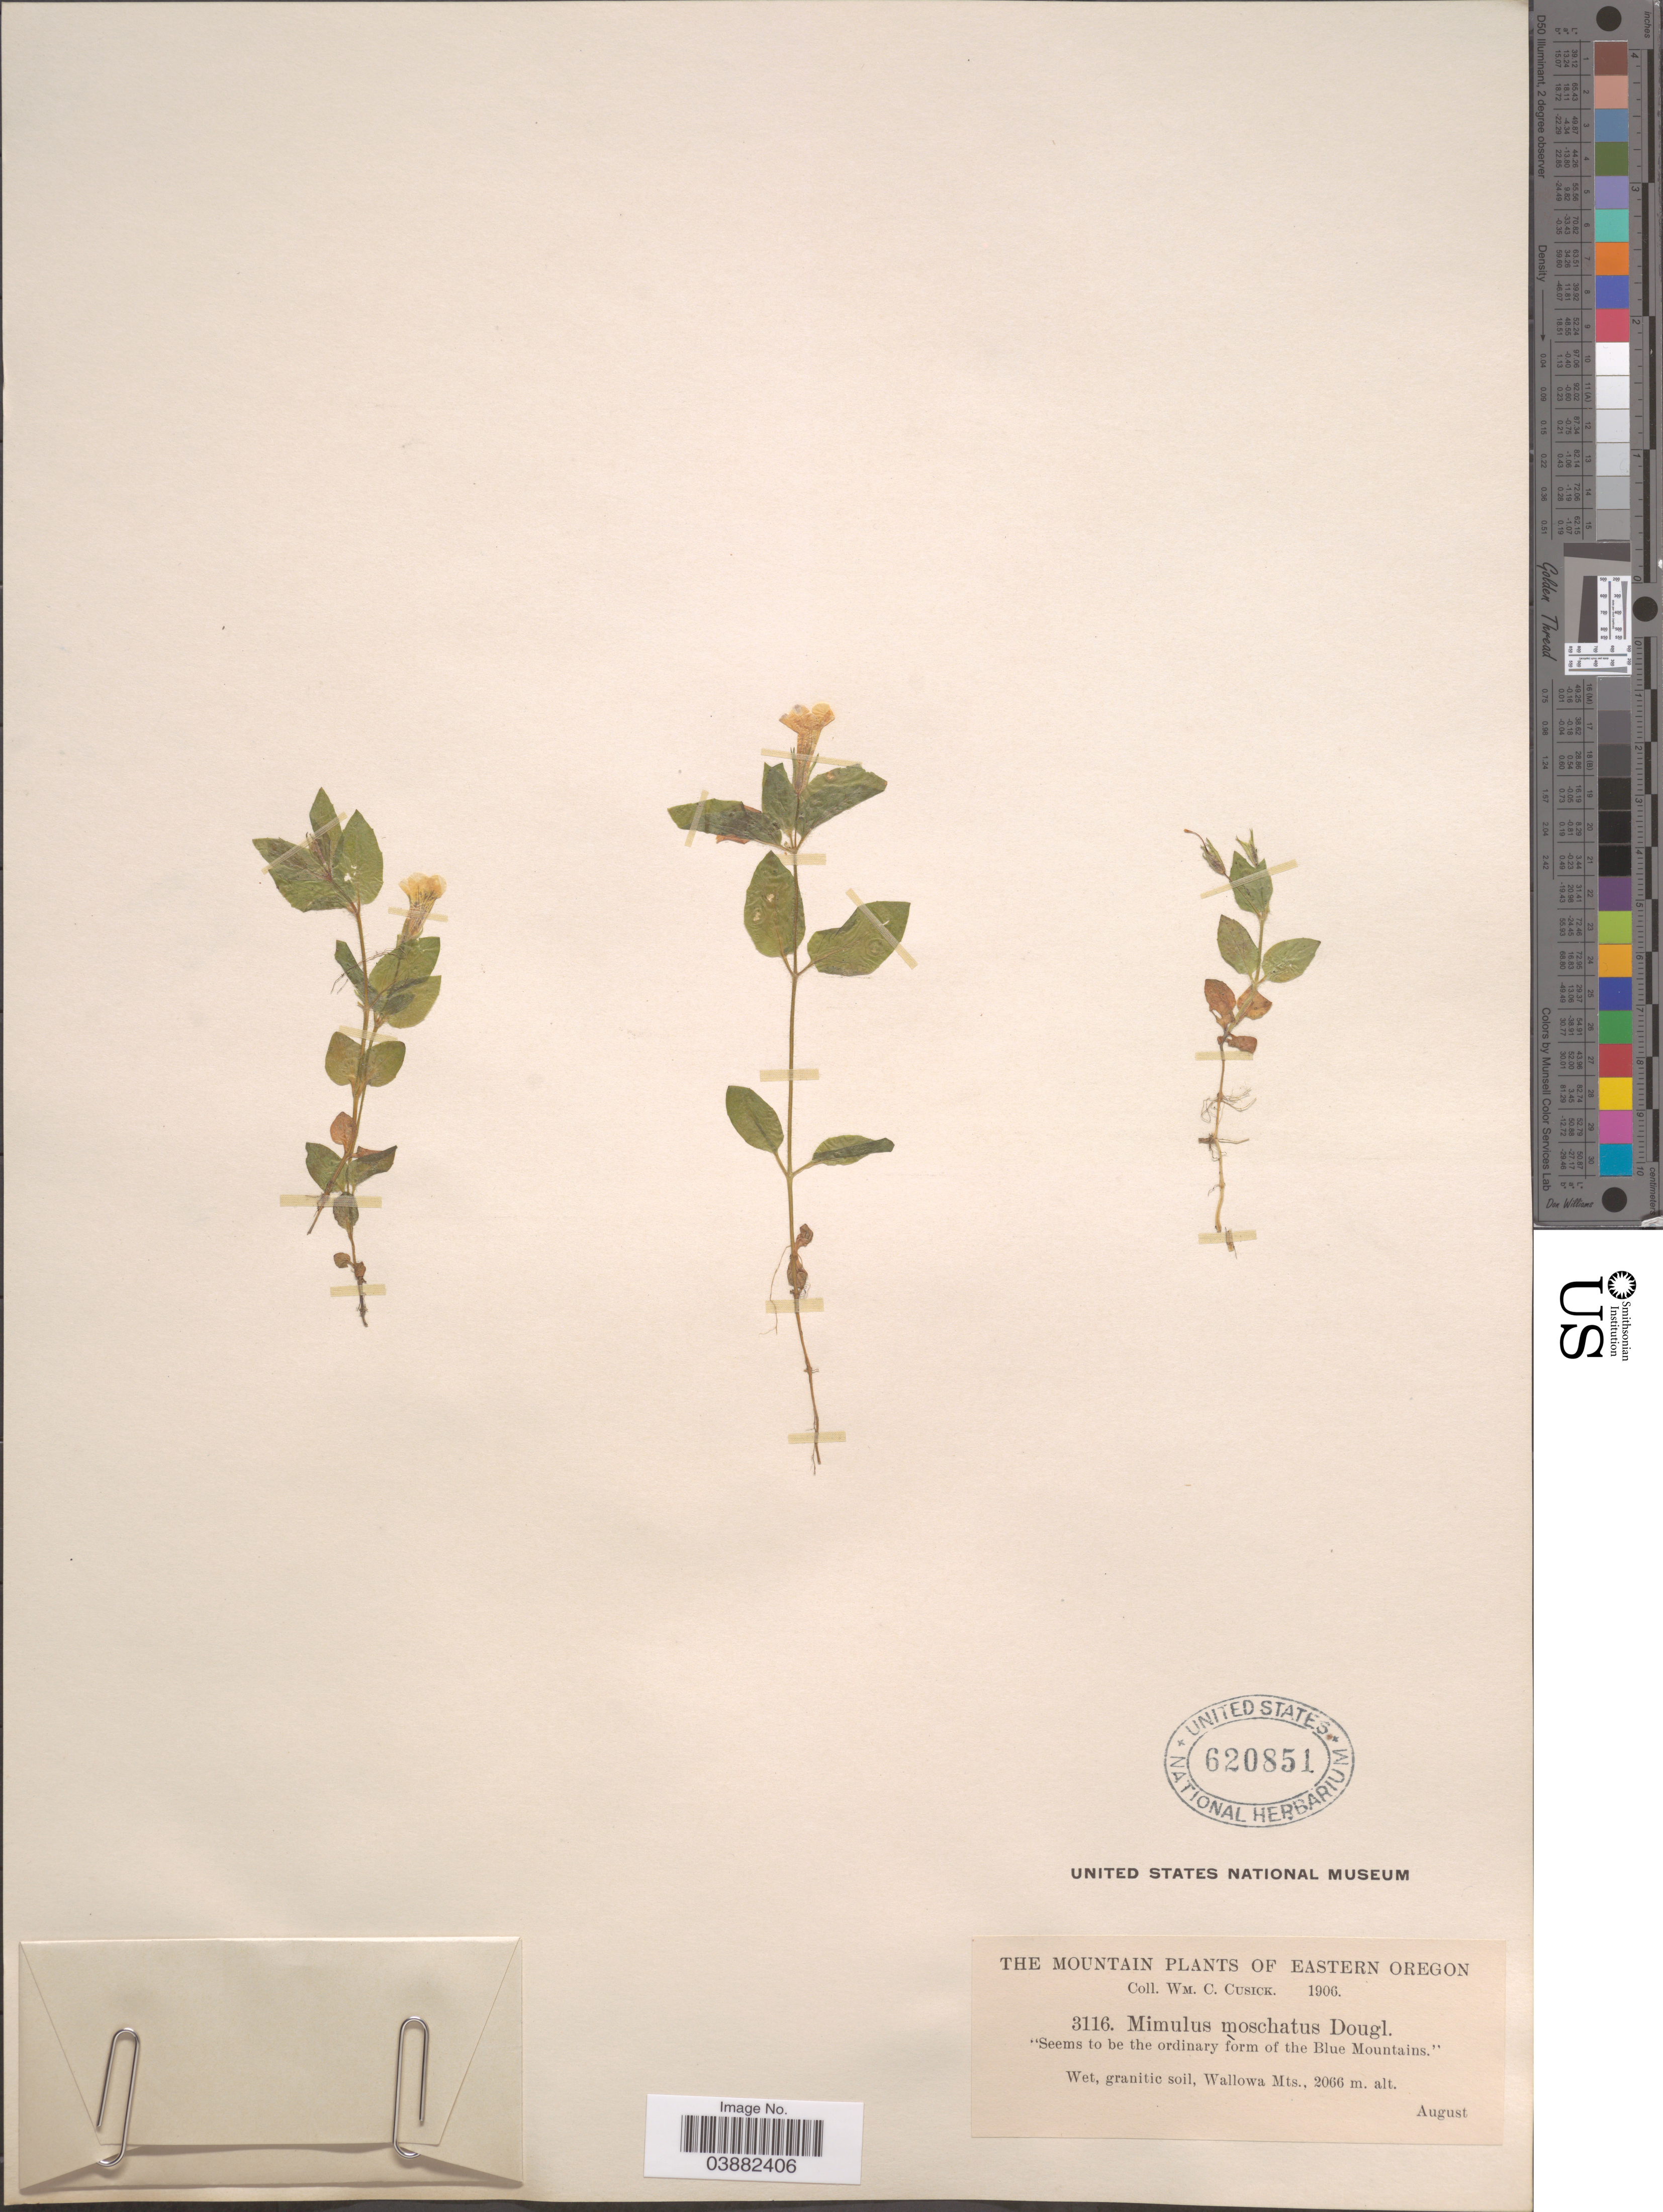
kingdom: Plantae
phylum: Tracheophyta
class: Magnoliopsida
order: Lamiales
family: Phrymaceae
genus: Mimulus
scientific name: Mimulus moschatus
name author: Douglas ex Lindl.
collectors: W. C. Cusick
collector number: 3116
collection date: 1906-08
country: United States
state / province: Oregon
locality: Eastern Oregon. Wallowa Mts.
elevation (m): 2066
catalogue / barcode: US 620851